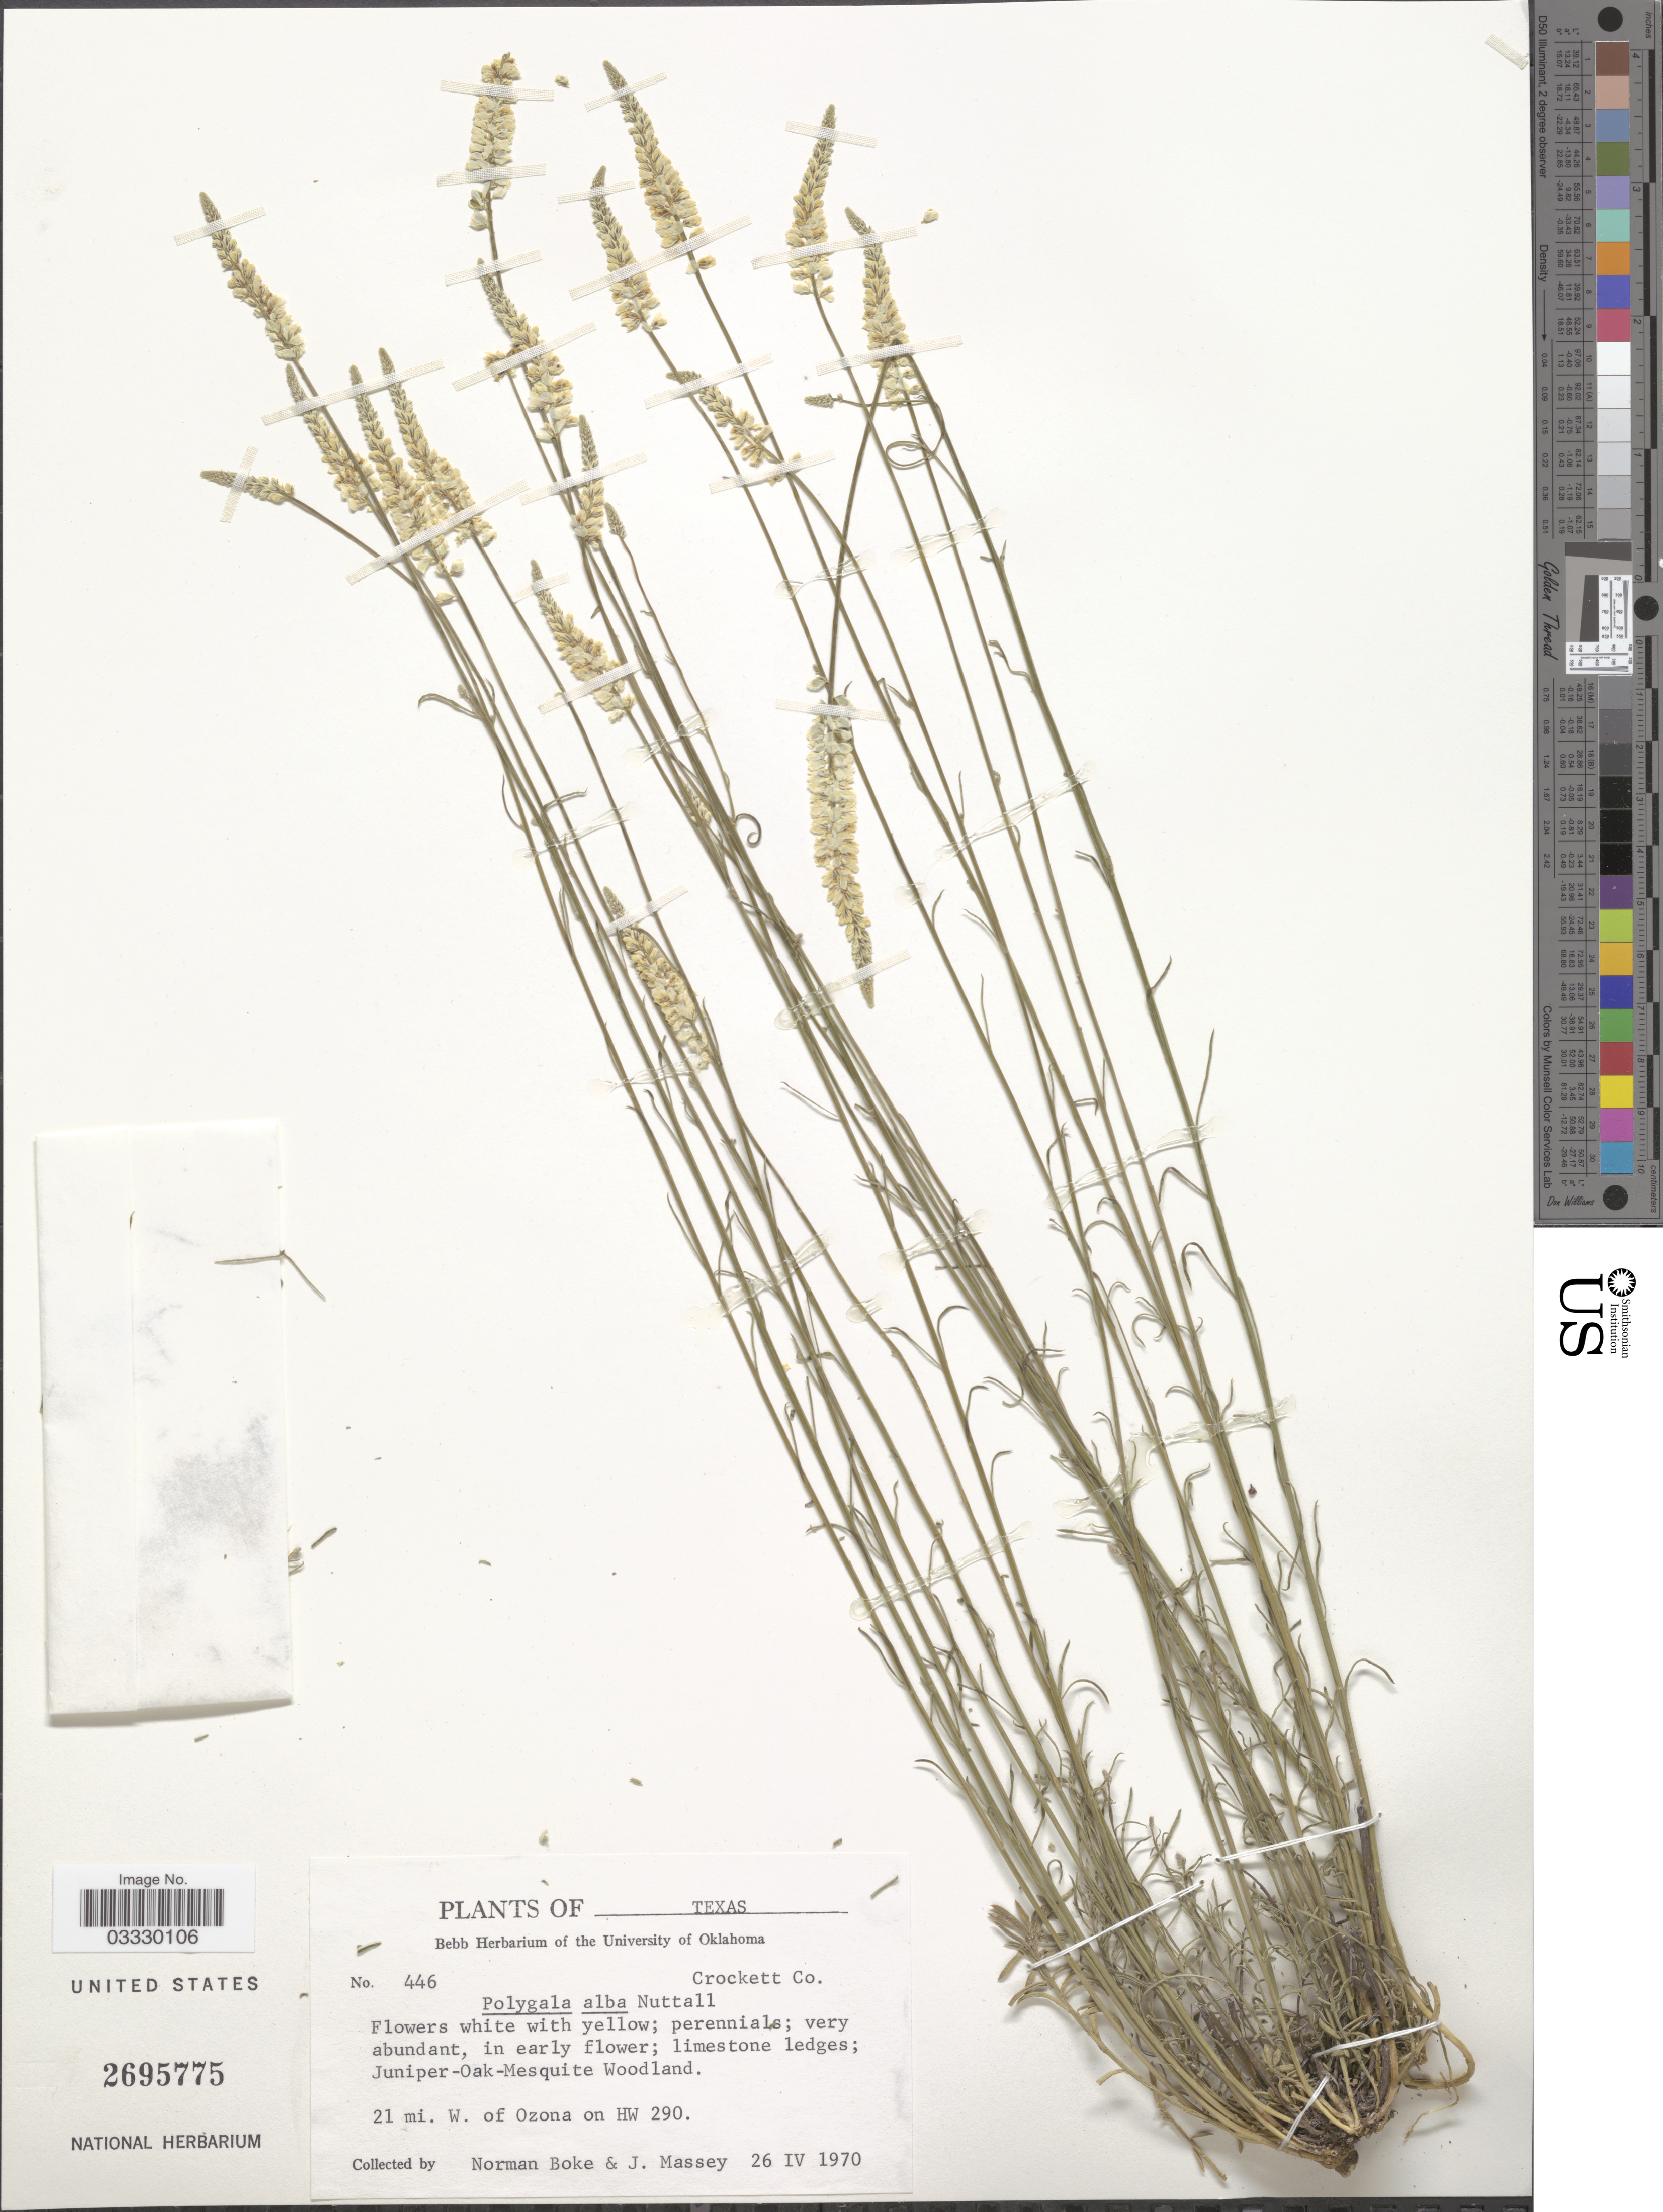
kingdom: Plantae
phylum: Tracheophyta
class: Magnoliopsida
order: Fabales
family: Polygalaceae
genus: Polygala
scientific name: Polygala alba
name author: Nutt.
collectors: N. Boke & J. Massey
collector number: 446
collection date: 1970-04-26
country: United States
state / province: Texas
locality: Crockett Co. 21 mi. W. of Ozona on HW 290.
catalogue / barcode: US 2695775